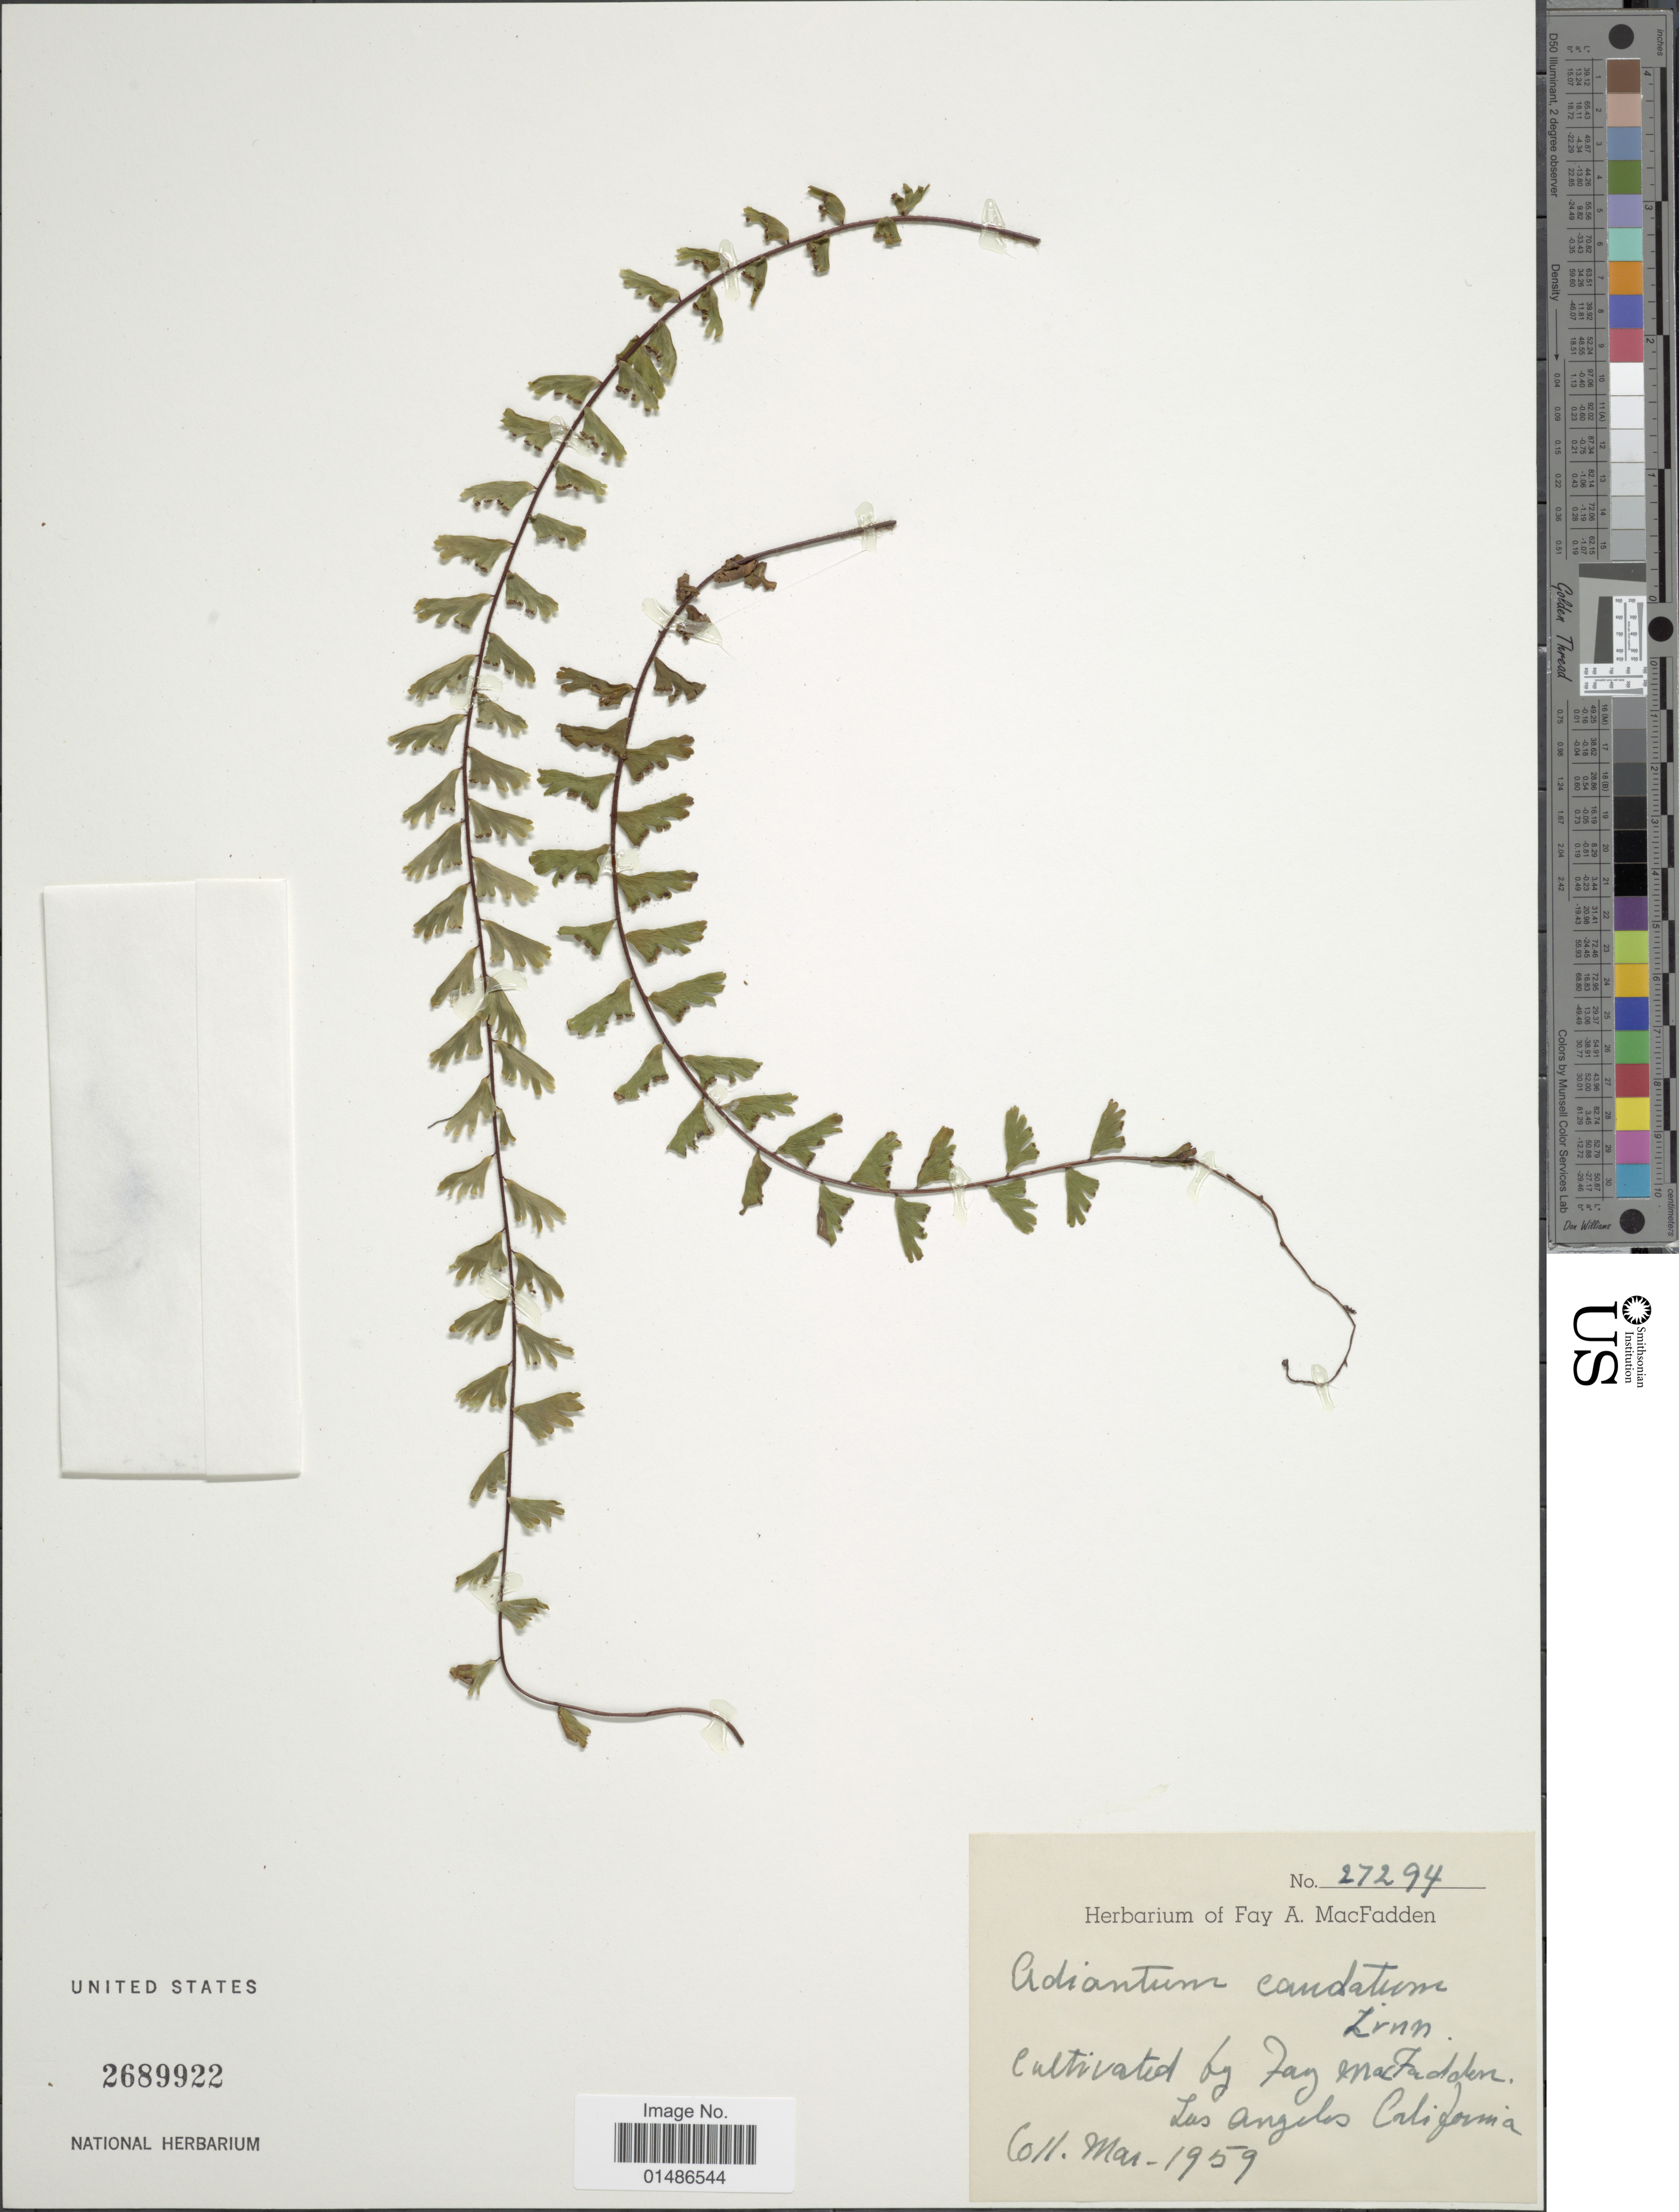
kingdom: Plantae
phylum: Tracheophyta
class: Polypodiopsida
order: Polypodiales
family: Pteridaceae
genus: Adiantum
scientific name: Adiantum caudatum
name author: L.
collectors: ex herb. Fay A. MacFadden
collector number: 27294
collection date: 1959-03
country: United States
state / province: California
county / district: Los Angeles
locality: Cultivated by Fay Macfadden, Los Angeles.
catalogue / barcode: US 2689922